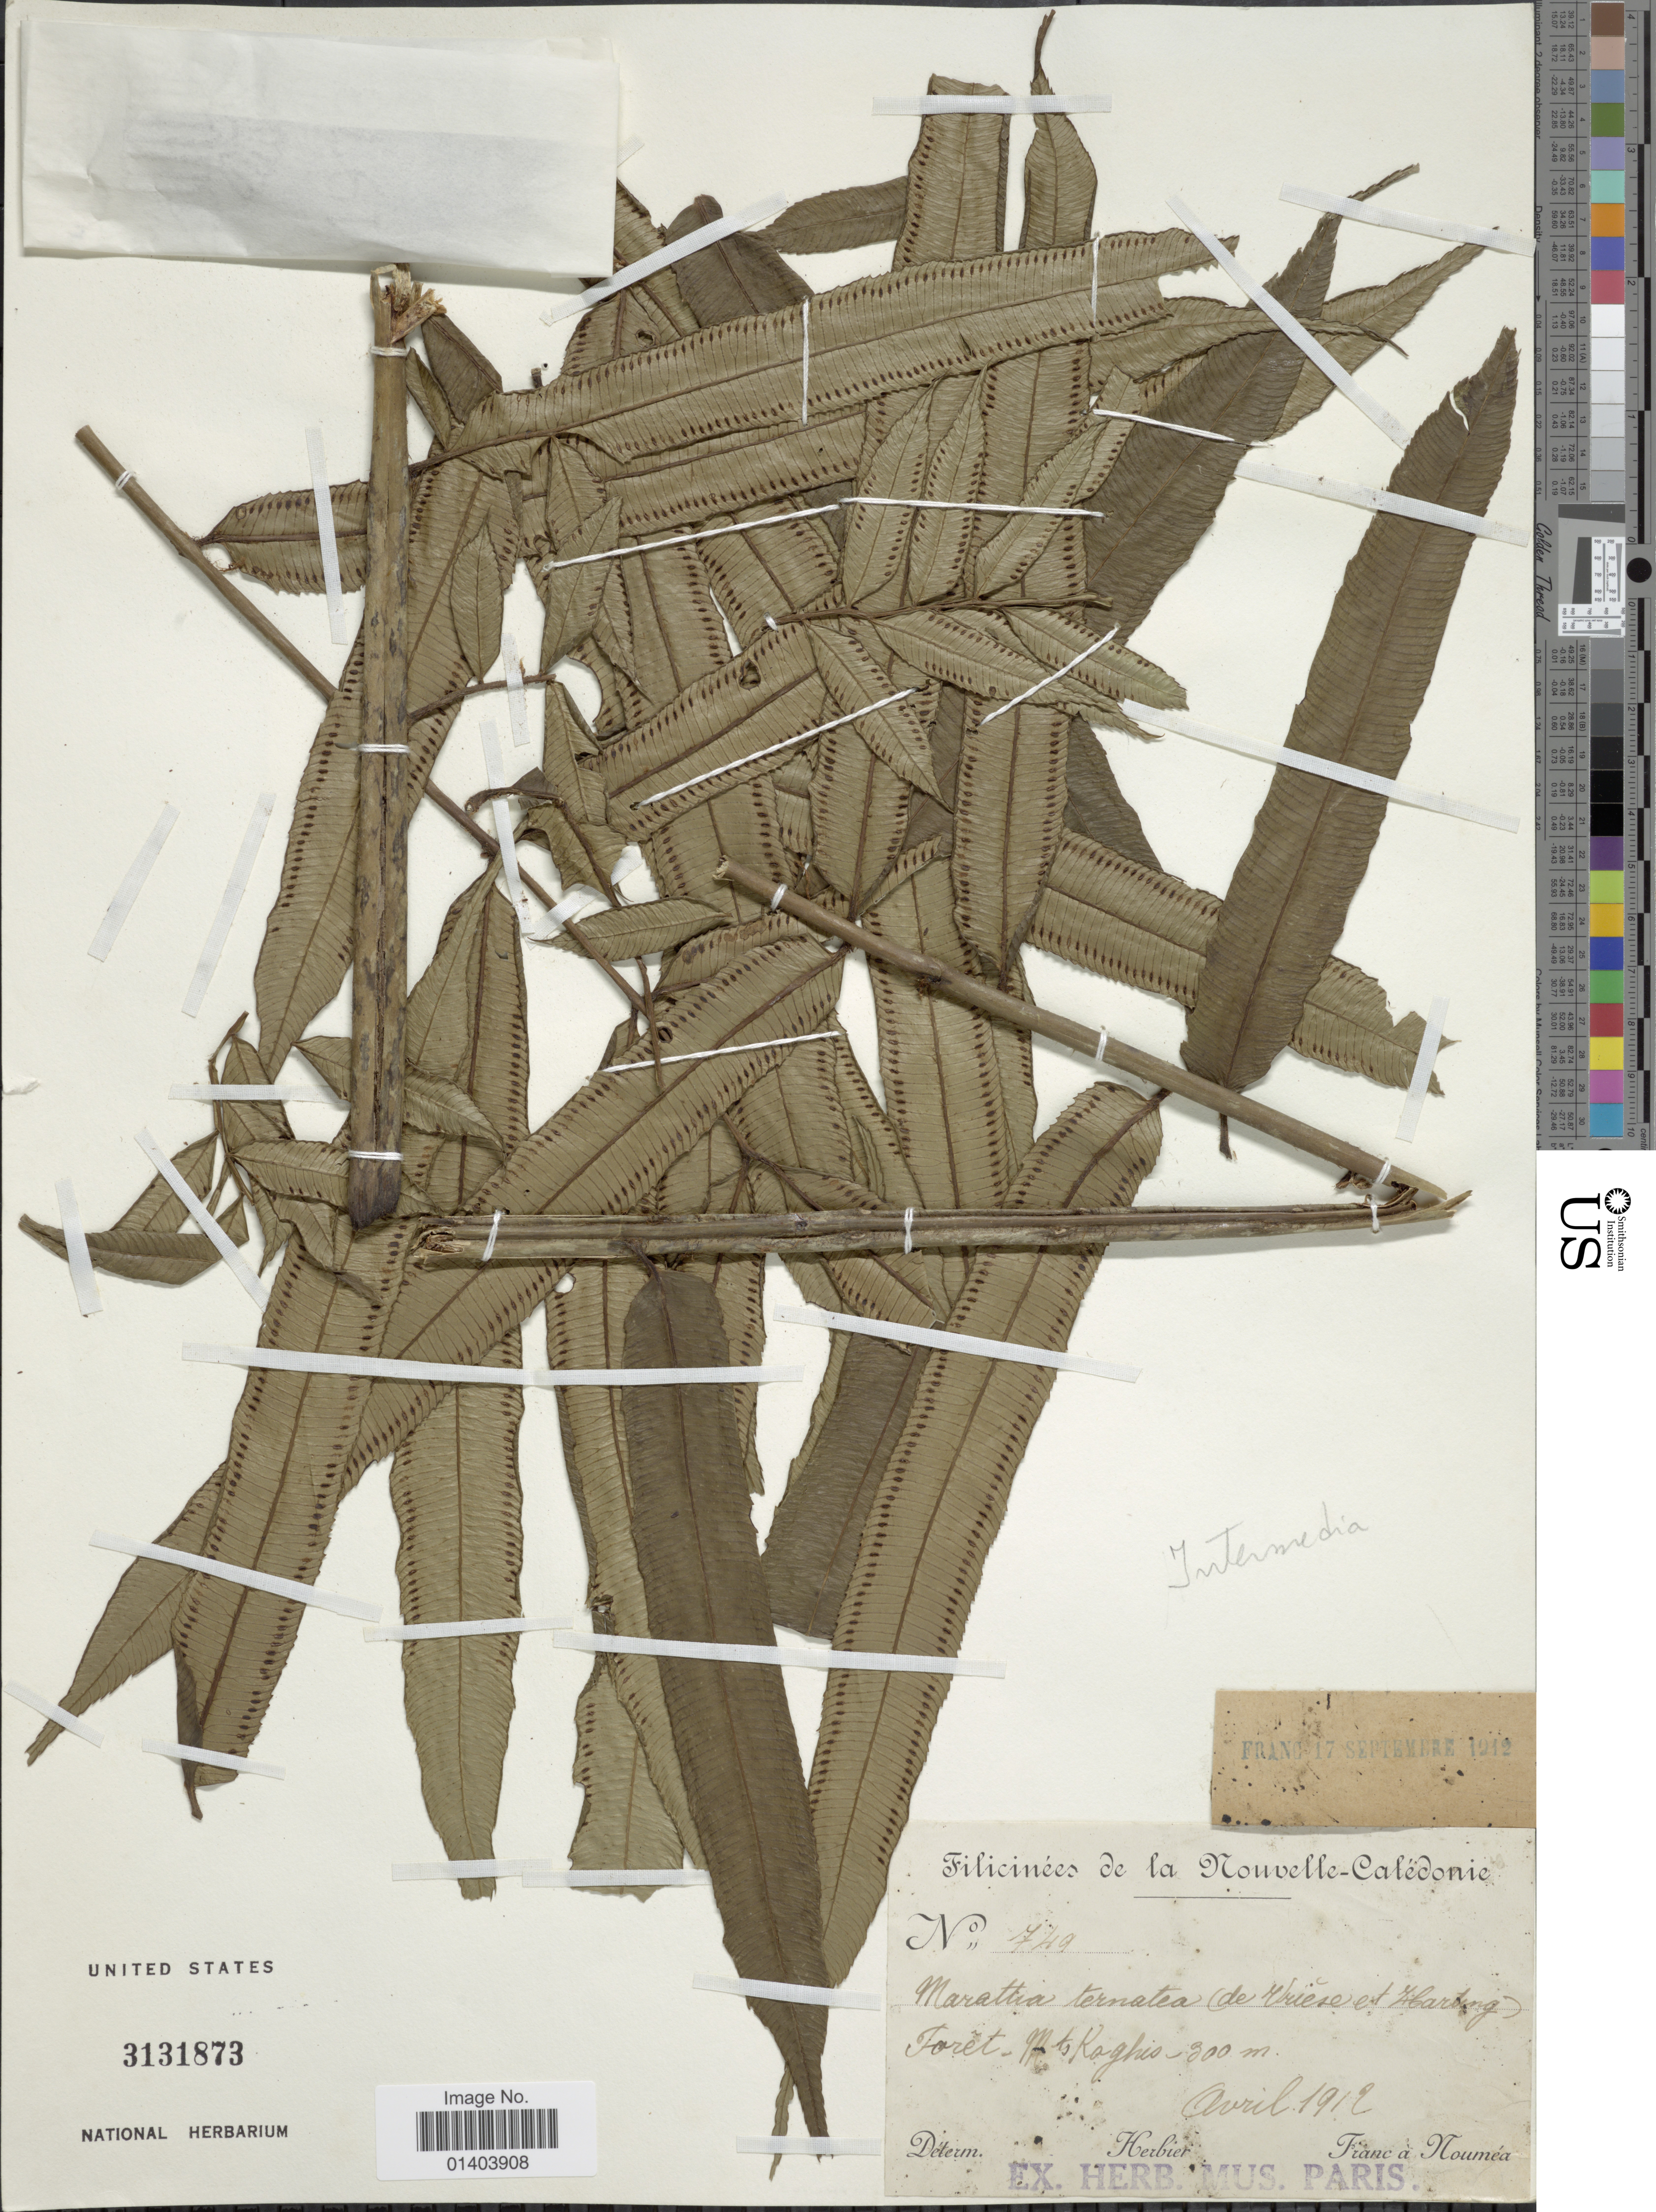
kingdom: Plantae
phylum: Tracheophyta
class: Polypodiopsida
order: Marattiales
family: Marattiaceae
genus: Ptisana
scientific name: Ptisana ternatea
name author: (de Vriese) Murdock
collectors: ex herb. Mus. Paris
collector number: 749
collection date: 1912-04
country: New Caledonia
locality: Foret - Mt Koghio. Nouméa.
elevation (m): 300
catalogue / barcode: US 3131873